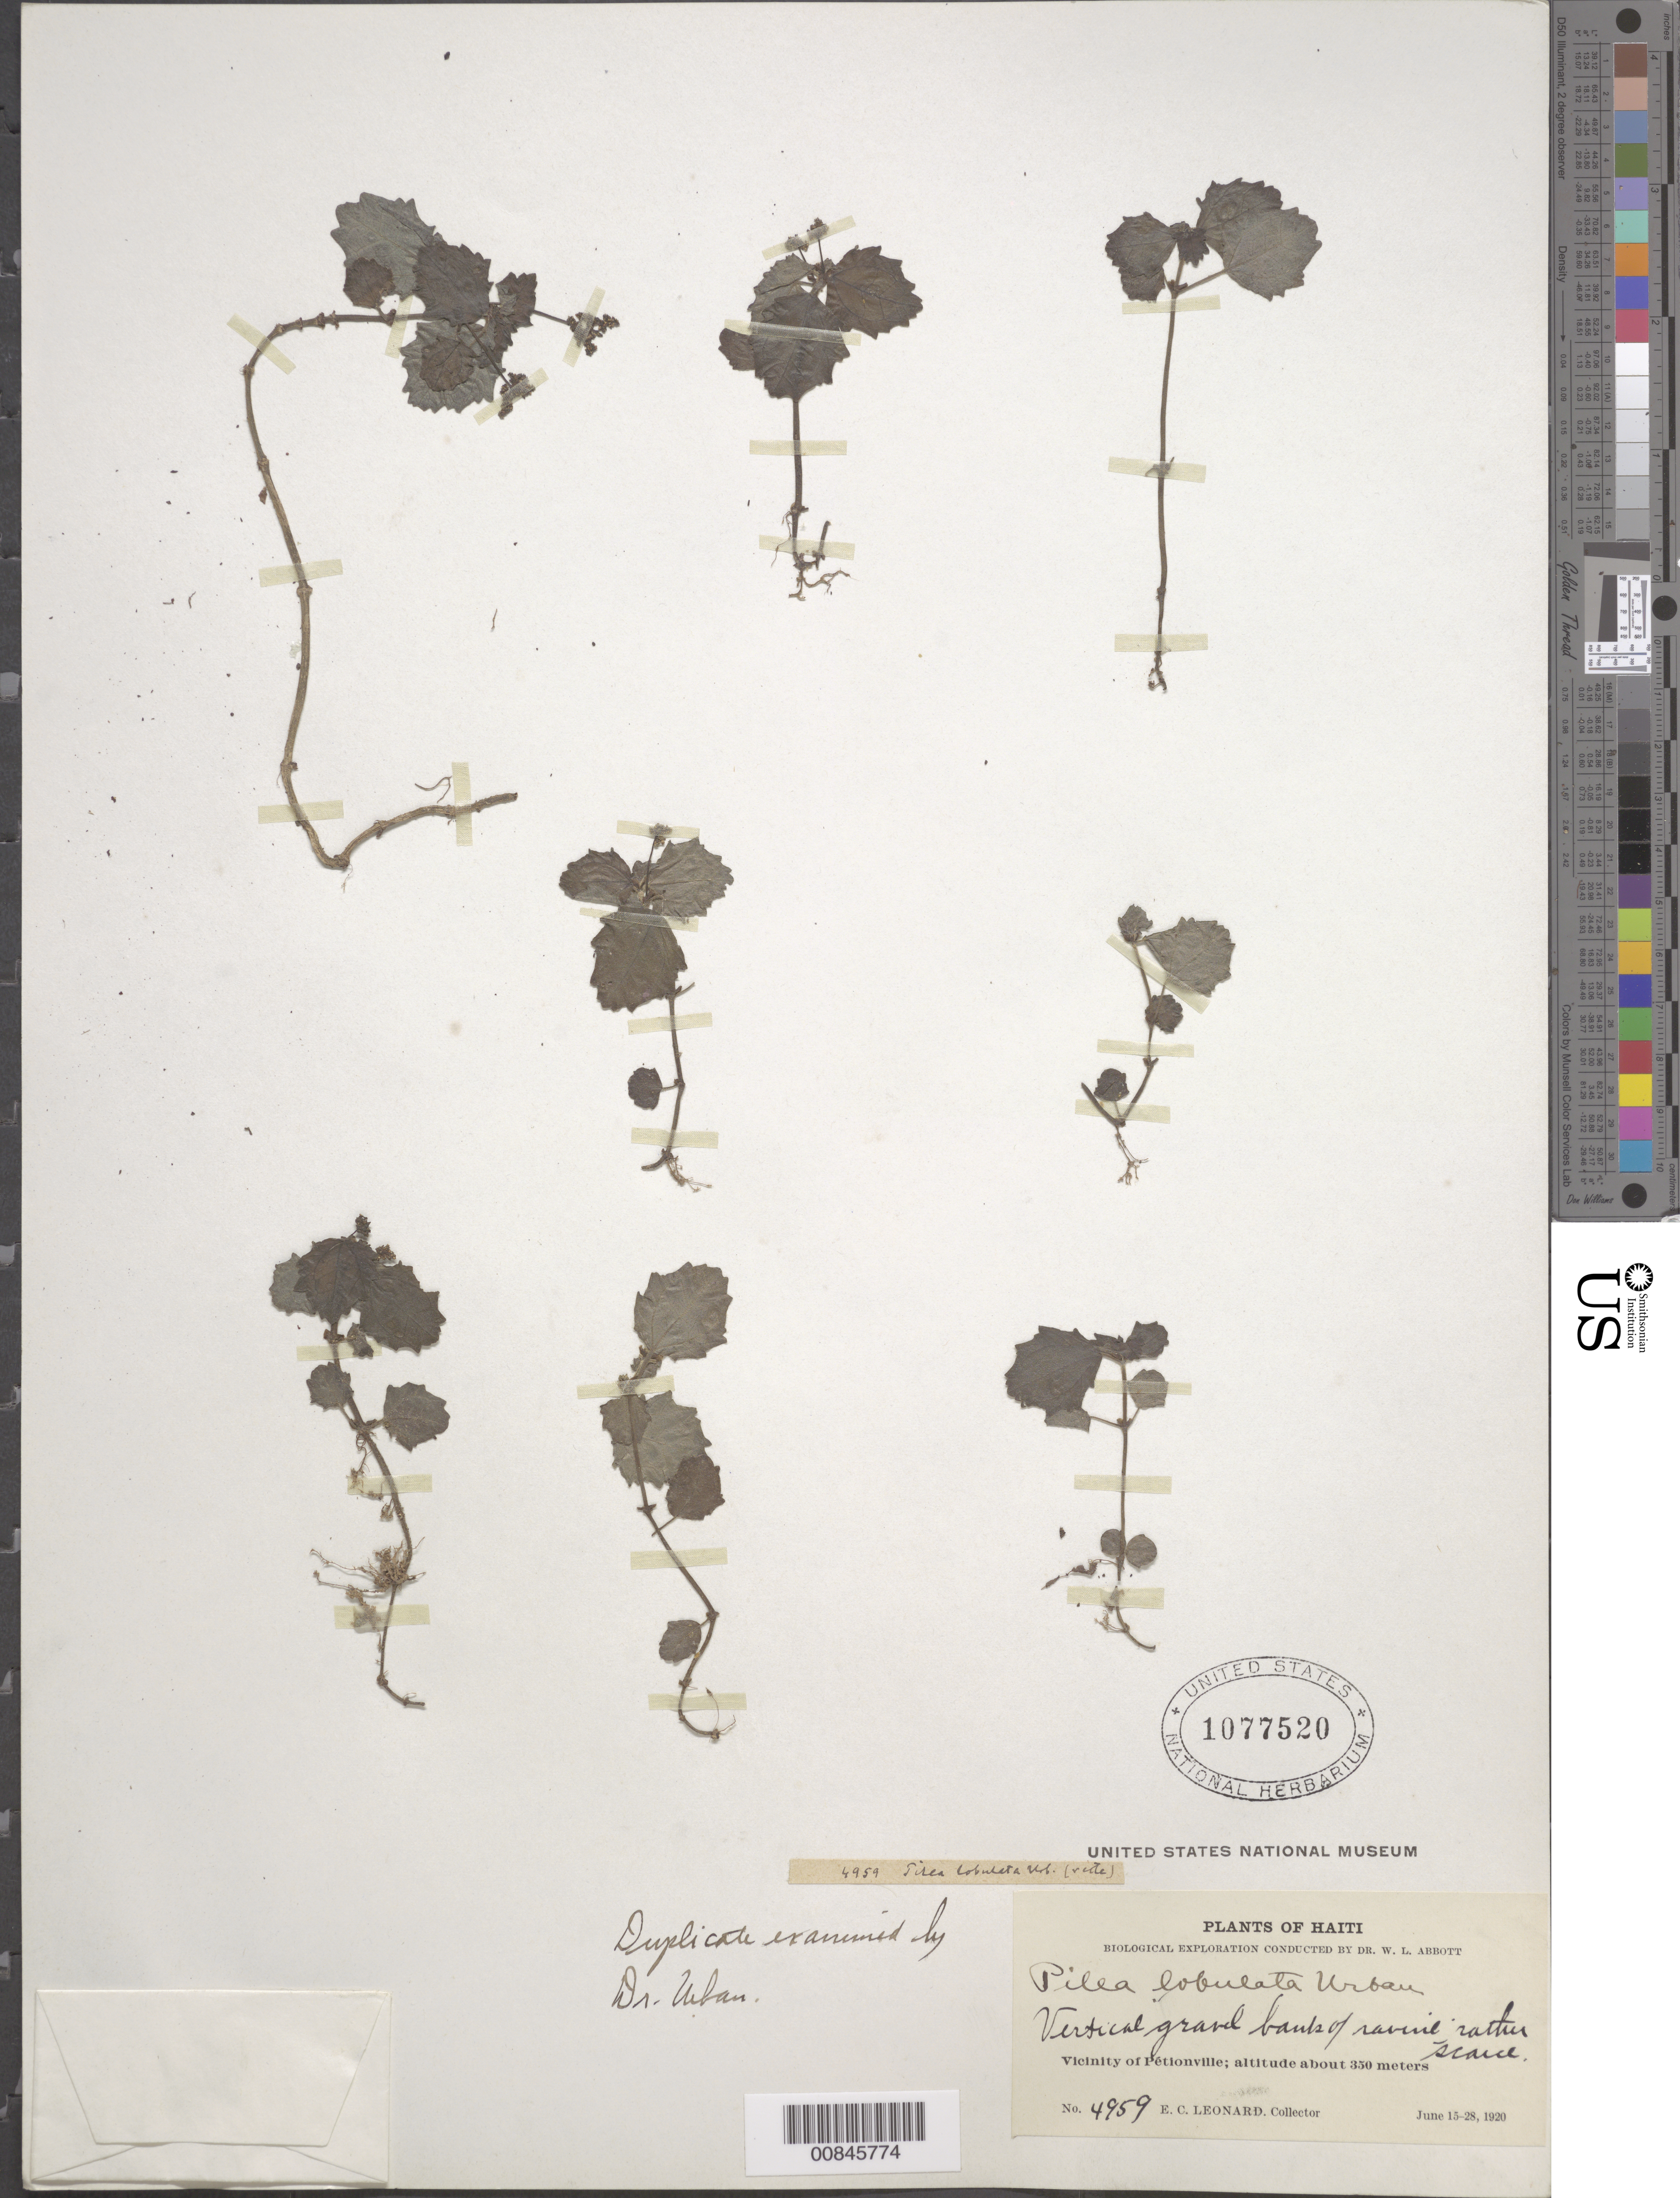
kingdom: Plantae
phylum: Tracheophyta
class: Magnoliopsida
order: Rosales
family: Urticaceae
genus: Pilea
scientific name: Pilea lobulata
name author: Urb.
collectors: E. C. Leonard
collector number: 4959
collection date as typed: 15 Jun 1920 to 28 Jun 1920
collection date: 1920-06-15/1920-06-28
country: Haiti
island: Hispaniola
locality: Vicinity of Pétionville.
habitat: Vertical gravel bank of ravine.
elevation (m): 350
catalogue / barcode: US 1077520